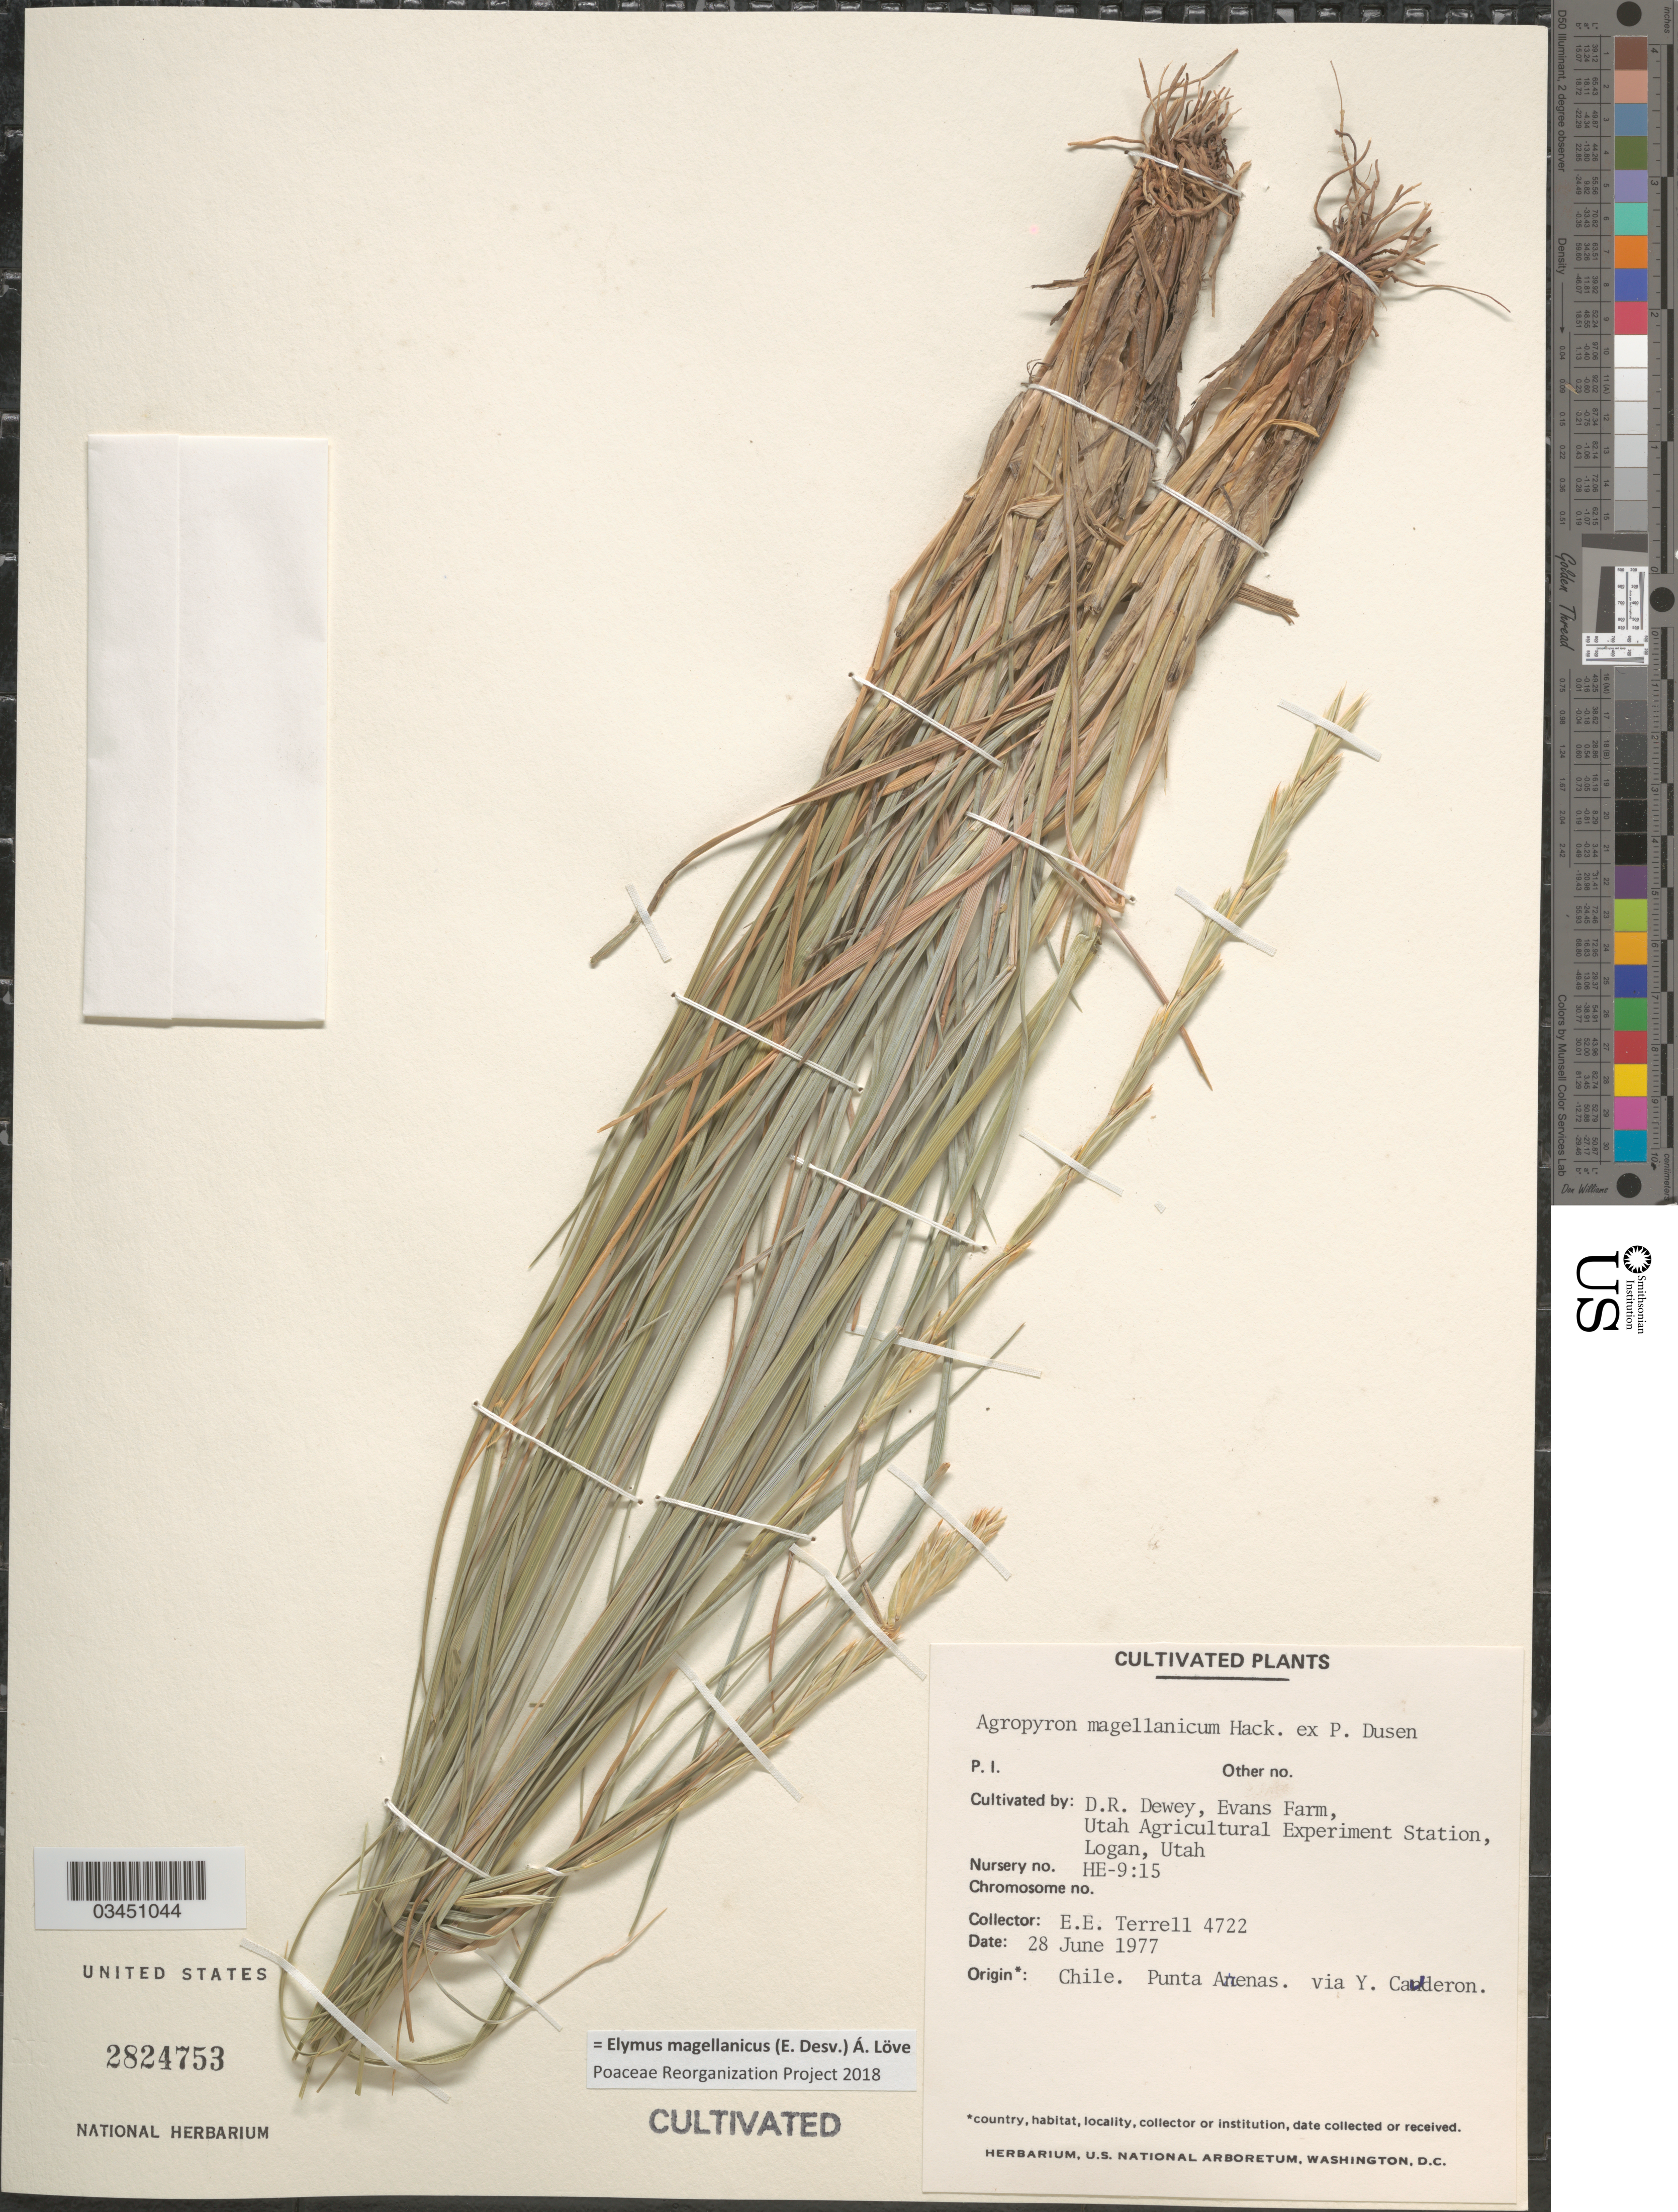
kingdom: Plantae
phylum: Tracheophyta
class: Liliopsida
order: Poales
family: Poaceae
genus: Elymus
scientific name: Elymus magellanicus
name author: (É. Desv.) Á. Löve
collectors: D. Dewey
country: United States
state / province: Utah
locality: Evans Farm, Utah Agricultural Experiment Station, Logan. Nursery no. HE-9:15.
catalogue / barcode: US 2824753